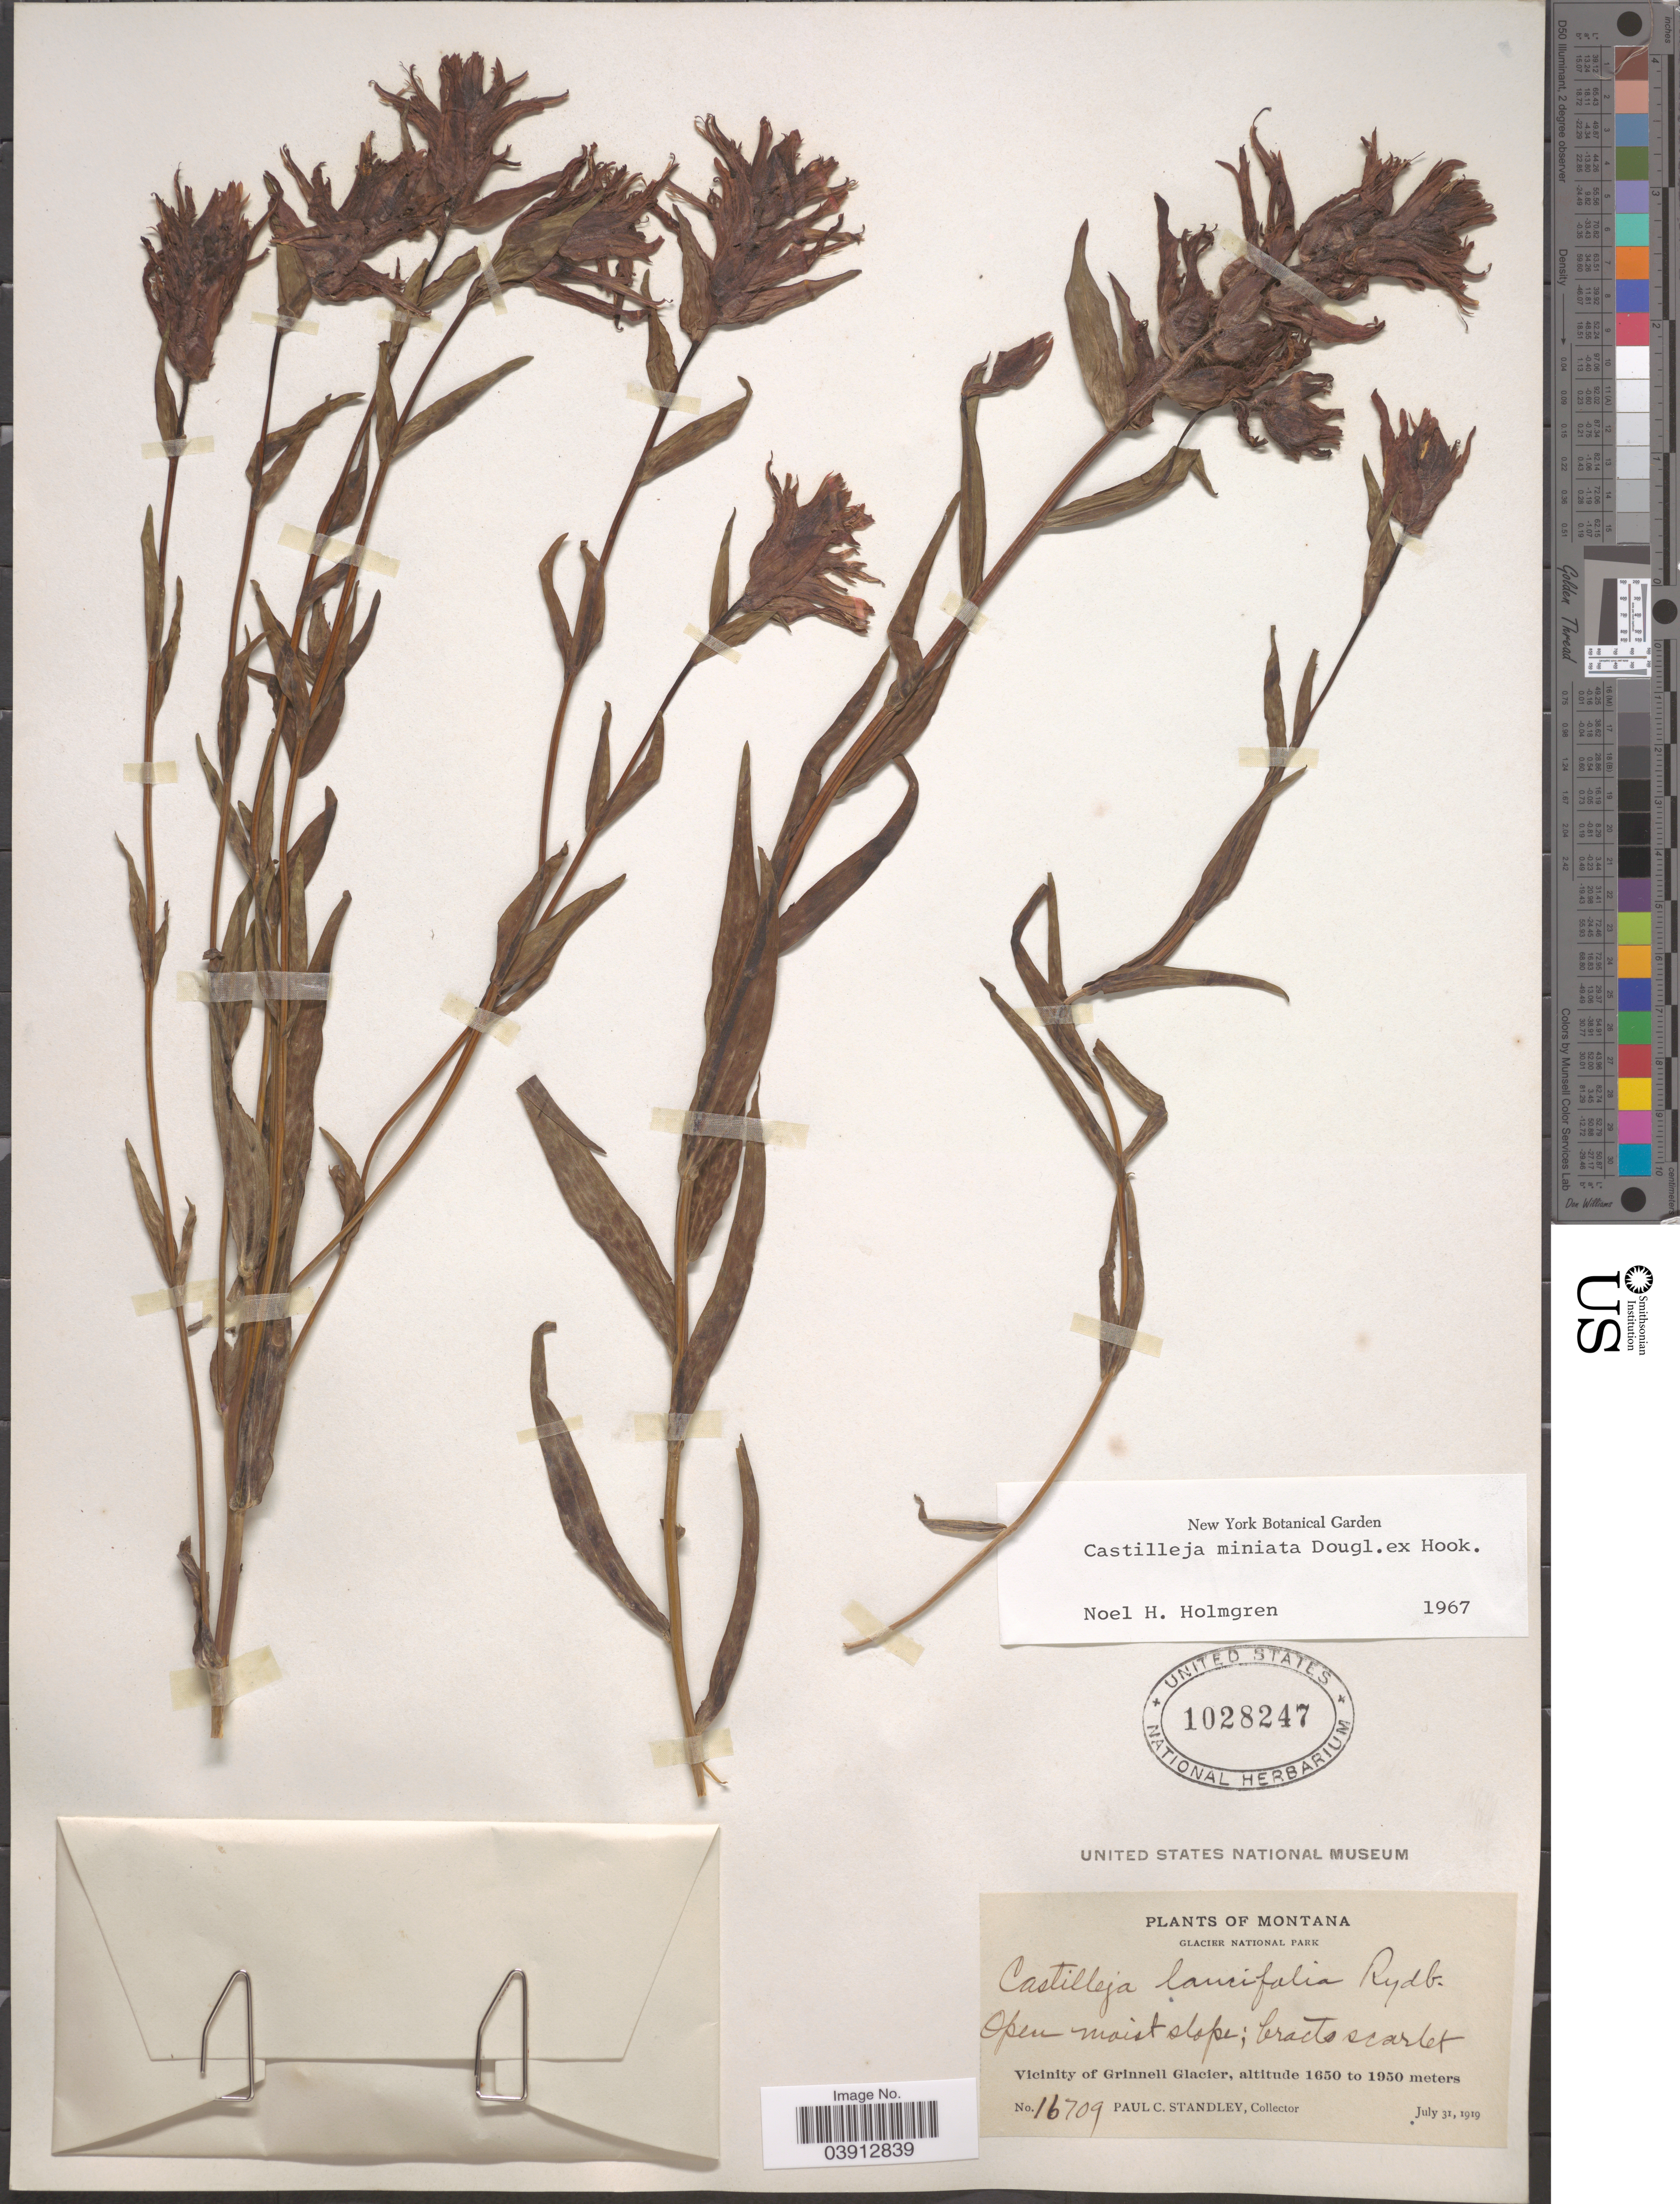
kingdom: Plantae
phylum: Tracheophyta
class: Magnoliopsida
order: Lamiales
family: Orobanchaceae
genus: Castilleja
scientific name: Castilleja miniata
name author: Douglas ex Hook.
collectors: P. C. Standley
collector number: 16709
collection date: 1919-07-31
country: United States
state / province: Montana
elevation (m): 1650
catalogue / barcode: US 1028247